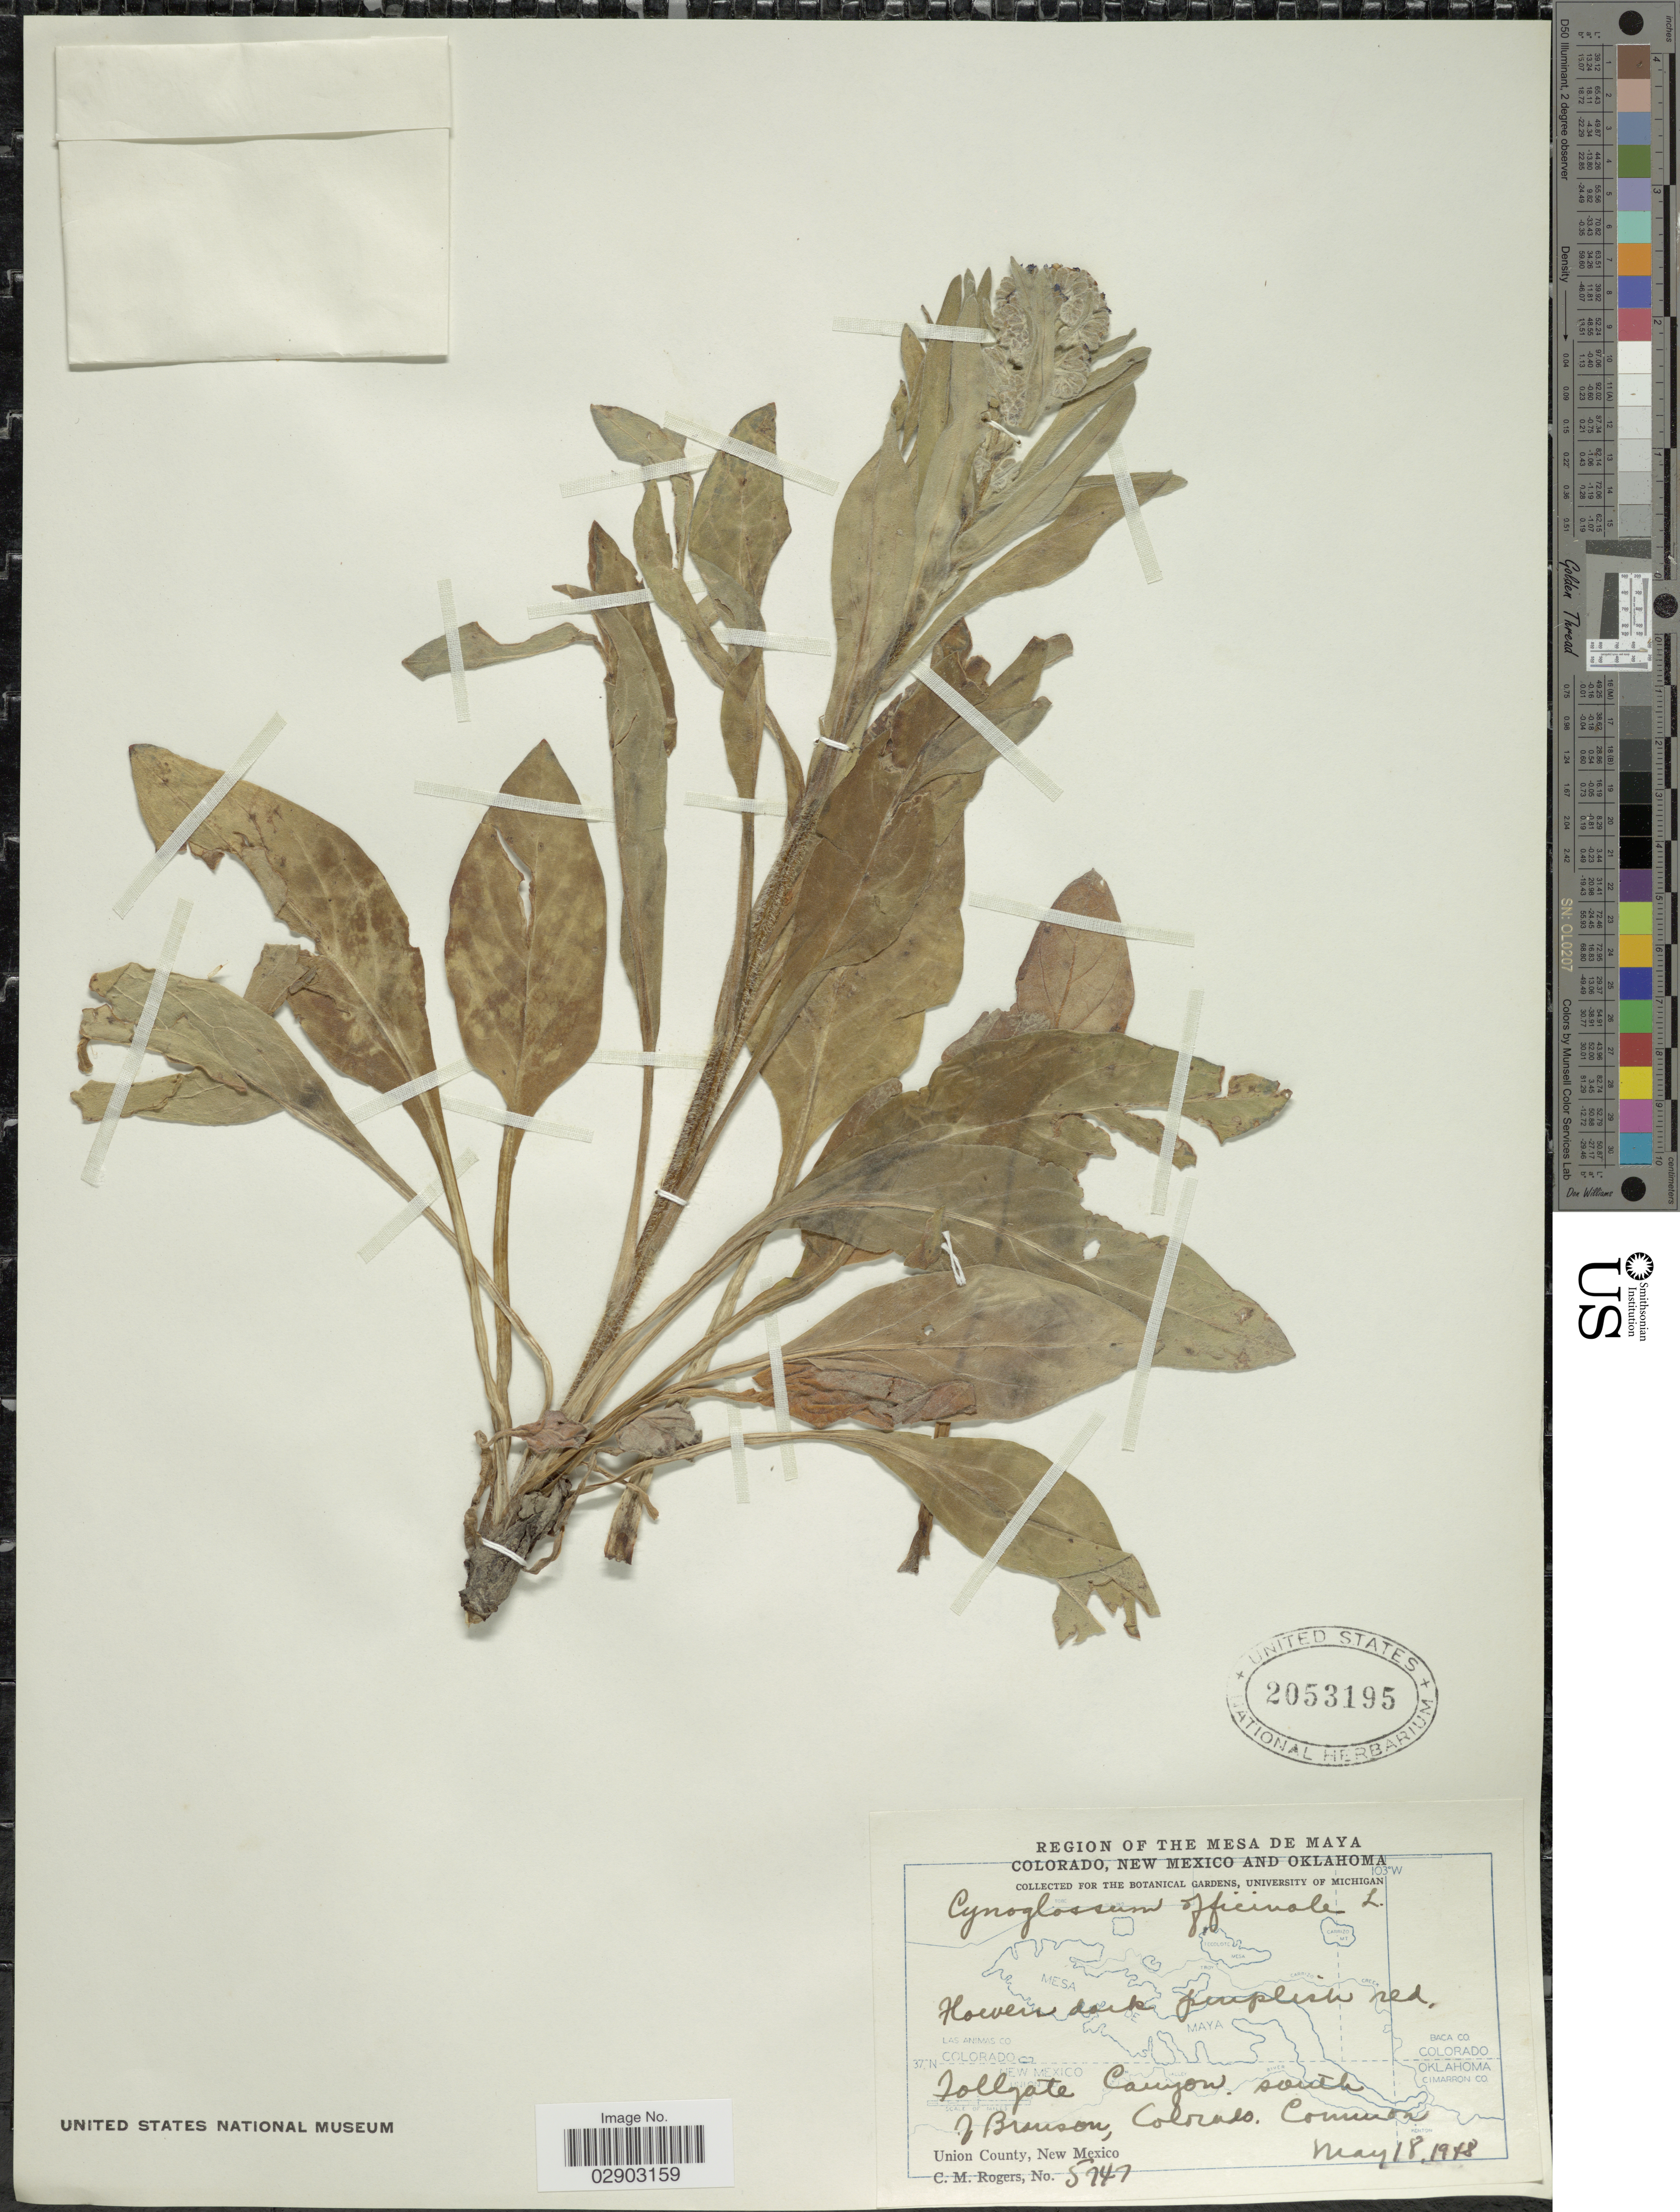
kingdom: Plantae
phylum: Tracheophyta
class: Magnoliopsida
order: Boraginales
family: Boraginaceae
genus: Cynoglossum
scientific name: Cynoglossum officinale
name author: L.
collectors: C. M. Rogers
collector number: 5747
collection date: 1948-10-18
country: United States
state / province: New Mexico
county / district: Union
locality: Region of The Mesa de Maya. Tollgate Canyon. south of Branson, Colorado. Union County, New Mexico.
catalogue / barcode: US 2053195